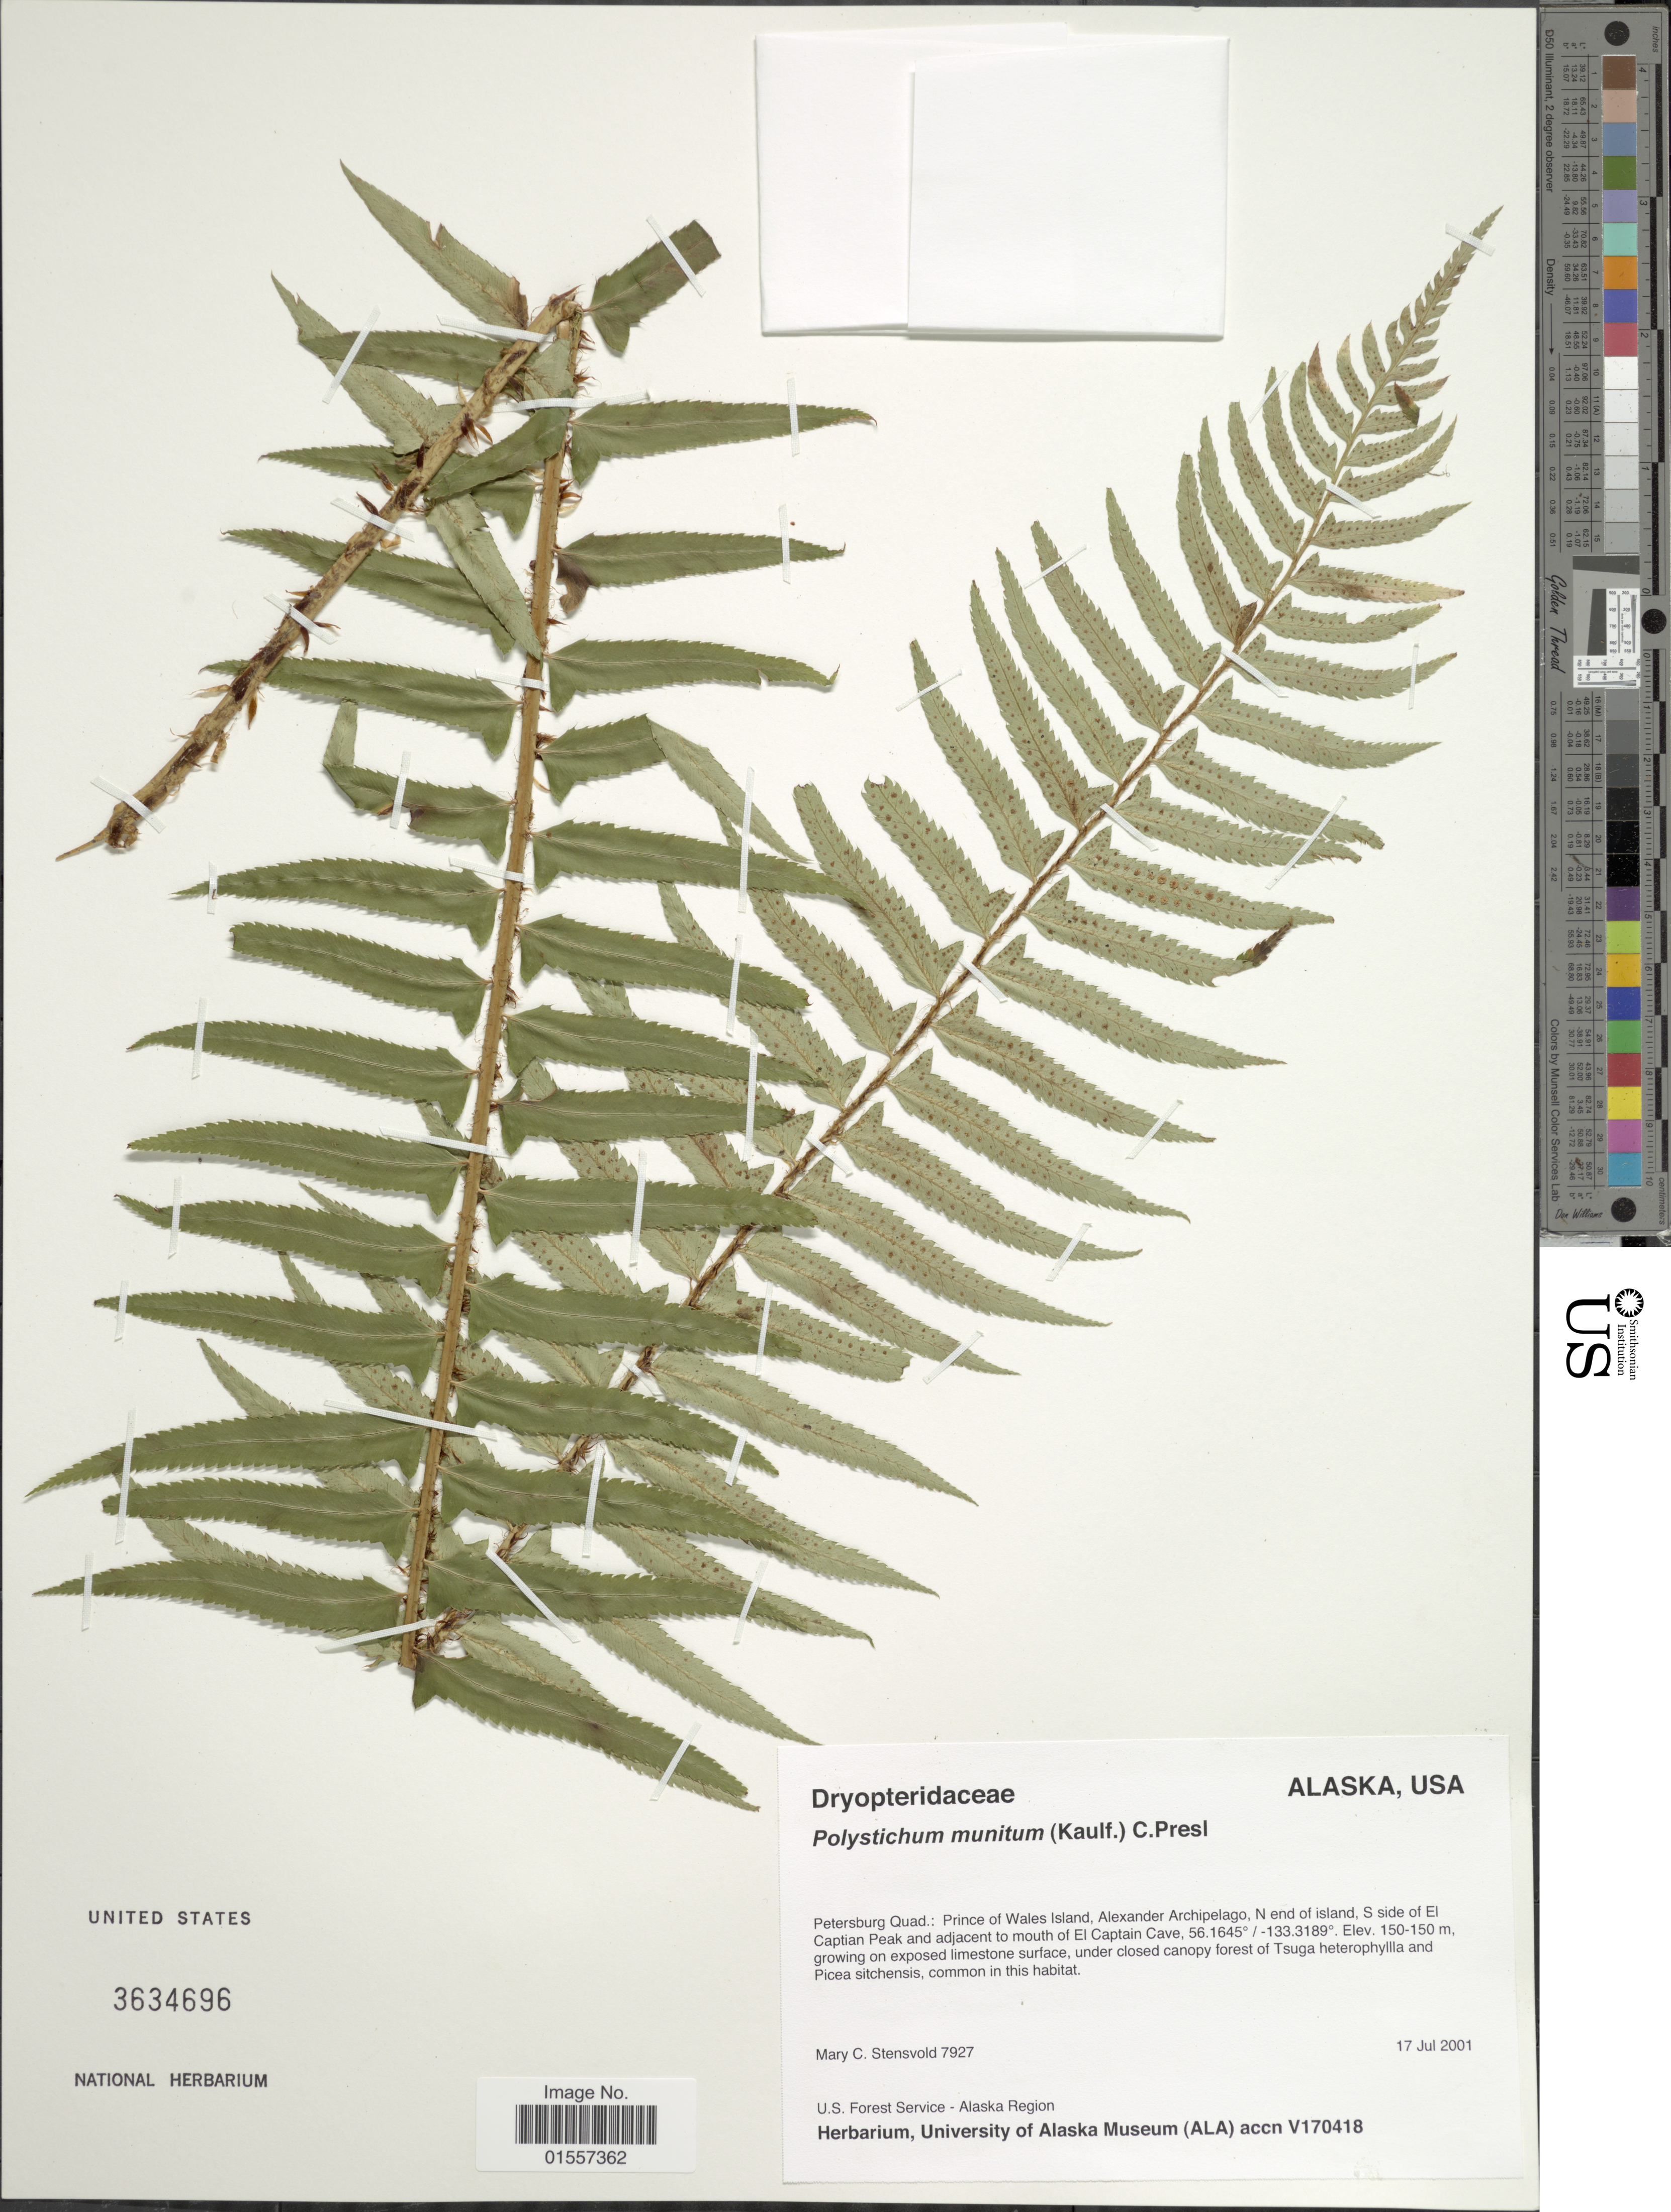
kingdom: Plantae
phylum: Tracheophyta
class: Polypodiopsida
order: Polypodiales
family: Dryopteridaceae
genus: Polystichum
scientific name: Polystichum munitum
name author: (Kaulf.) C. Presl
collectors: M. Stensvold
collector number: V170418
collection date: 2001-07-17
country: United States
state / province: Alaska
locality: Alaska, Petersburg Quad.: Prince of Wales Island, Alexander Archipelago, N end of Island, S side of El Captian Peak and adjacent to mouth of El Captain Cave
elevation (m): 150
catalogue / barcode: US 3634696